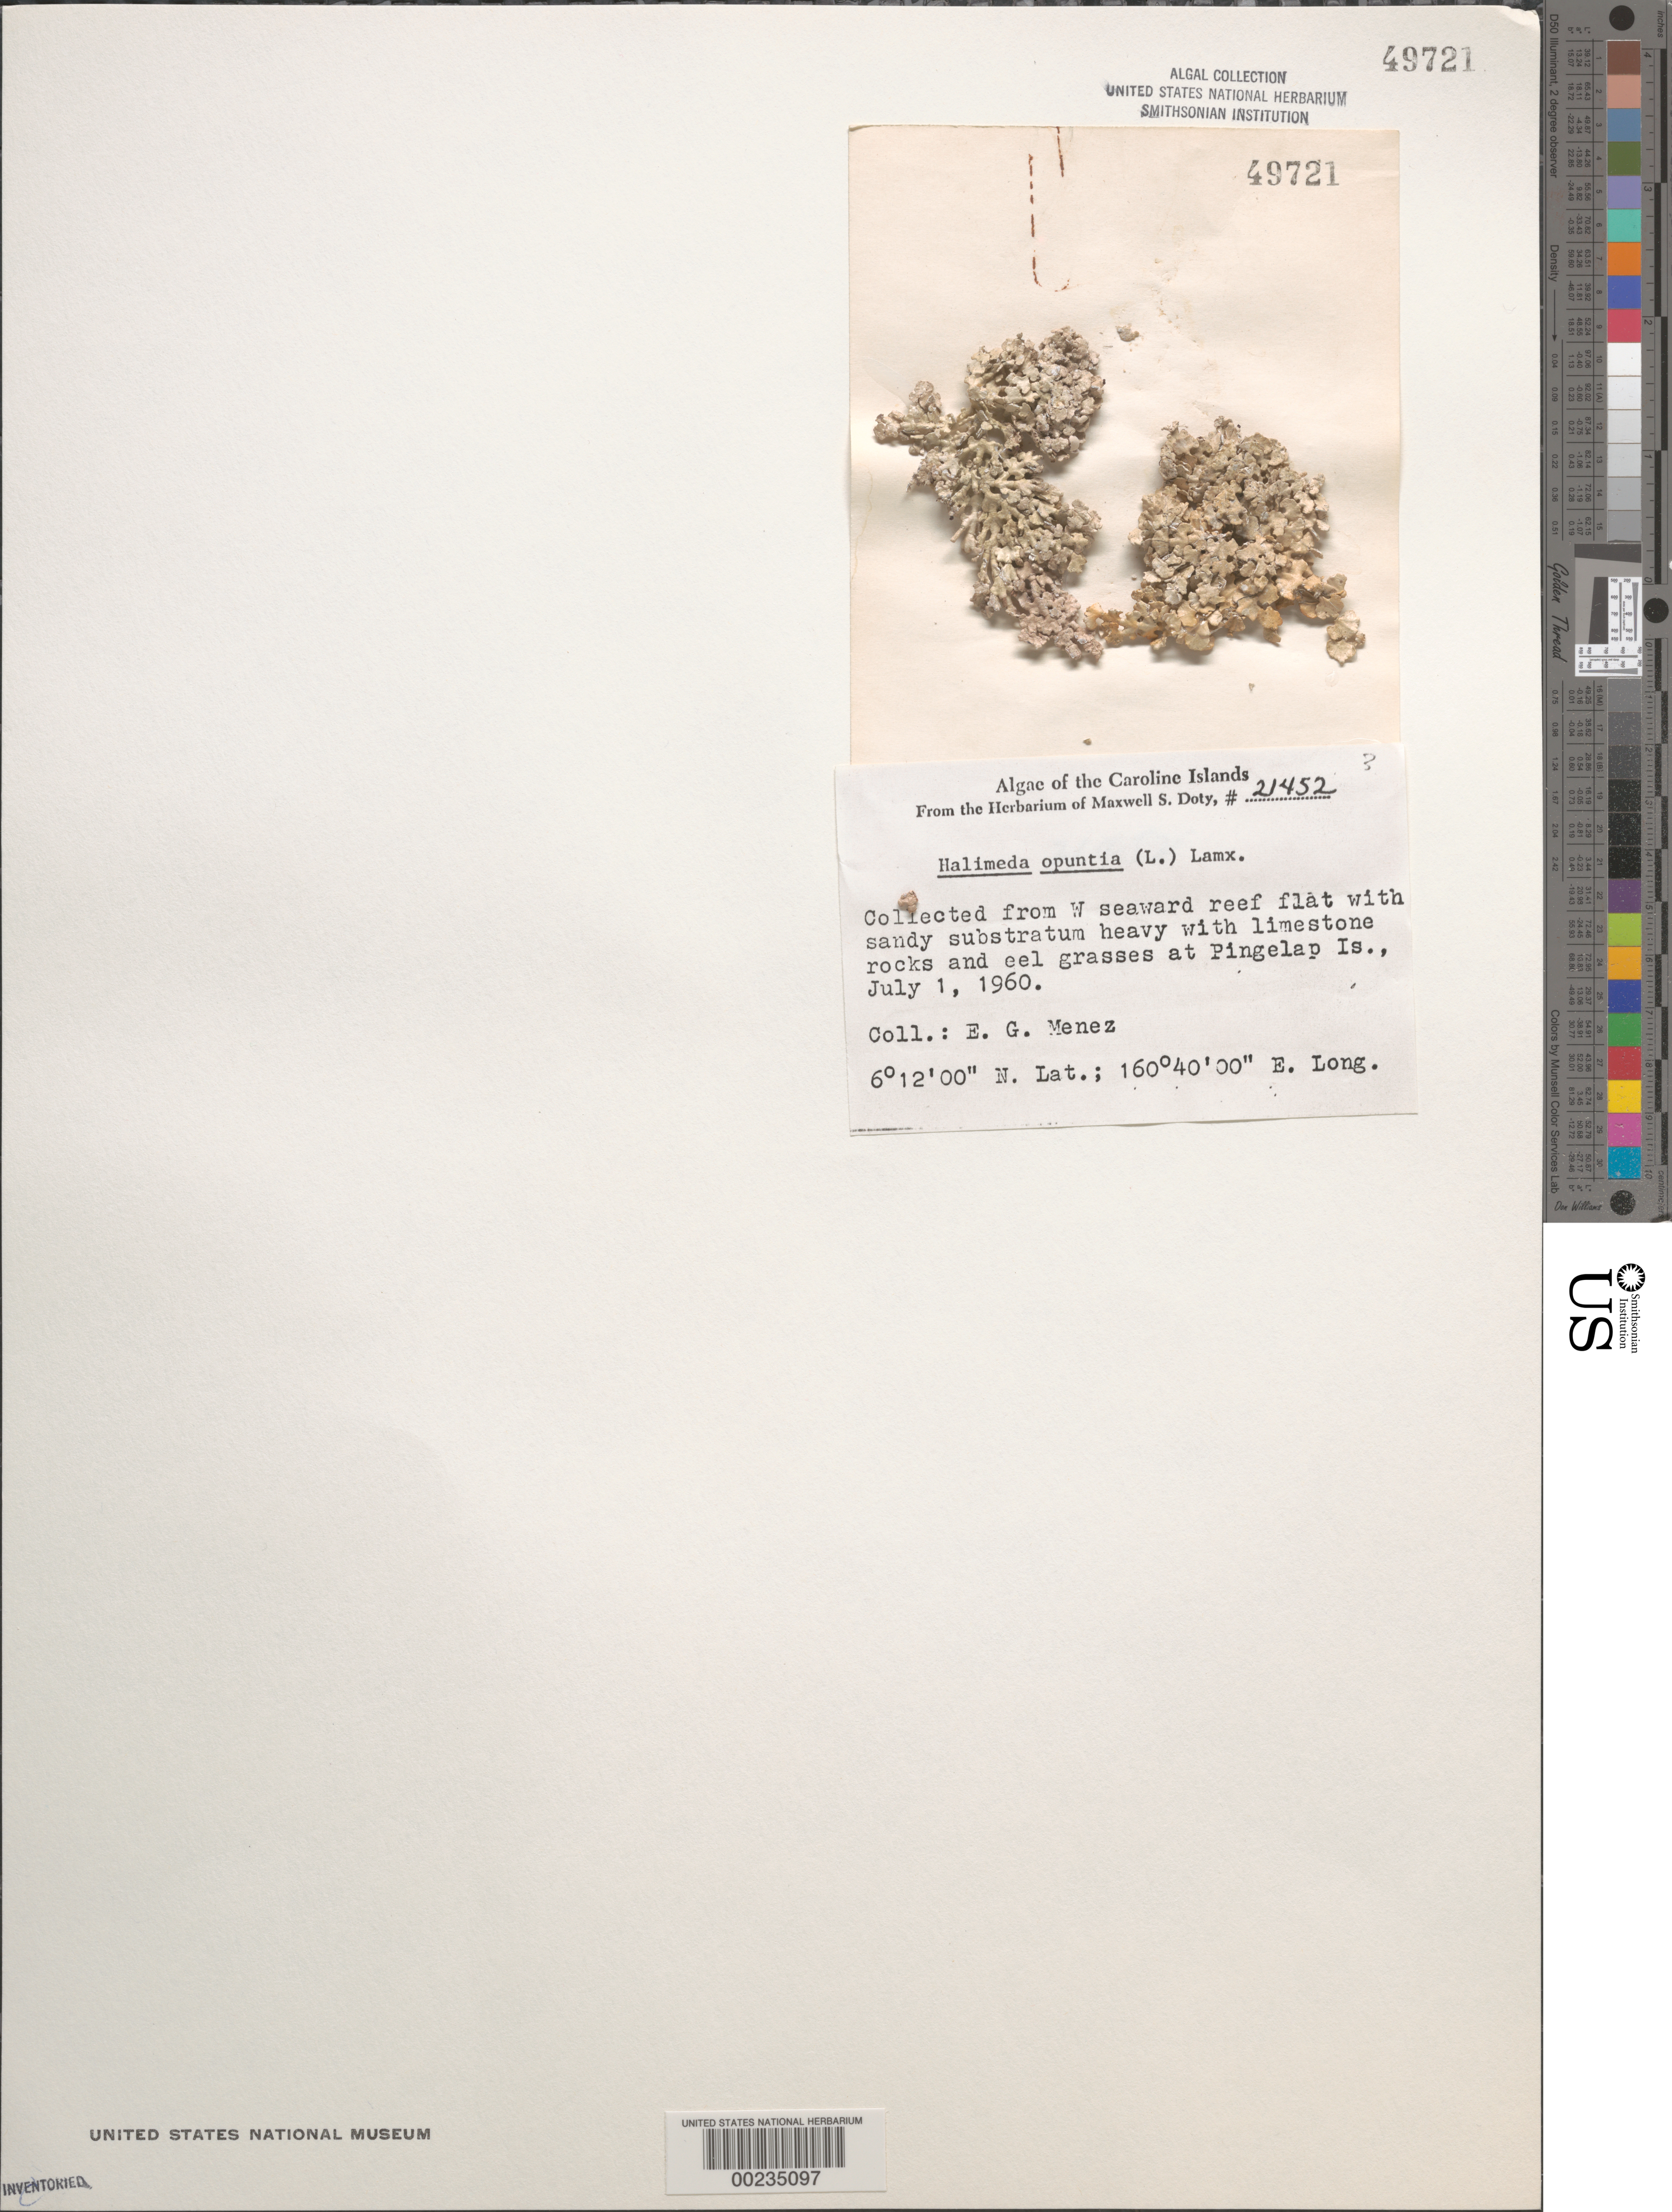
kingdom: Plantae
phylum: Chlorophyta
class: Ulvophyceae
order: Bryopsidales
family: Halimedaceae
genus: Halimeda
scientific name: Halimeda opuntia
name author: (L.) J.V.Lamouroux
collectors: Meñez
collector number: MSD 21452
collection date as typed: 01 Jul 1960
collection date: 1960-07-01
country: Micronesia, Federated States of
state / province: Pohnpei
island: Pingelap Atoll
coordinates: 6 12' 00" N, 160 40' 00" E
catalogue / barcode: US 49721